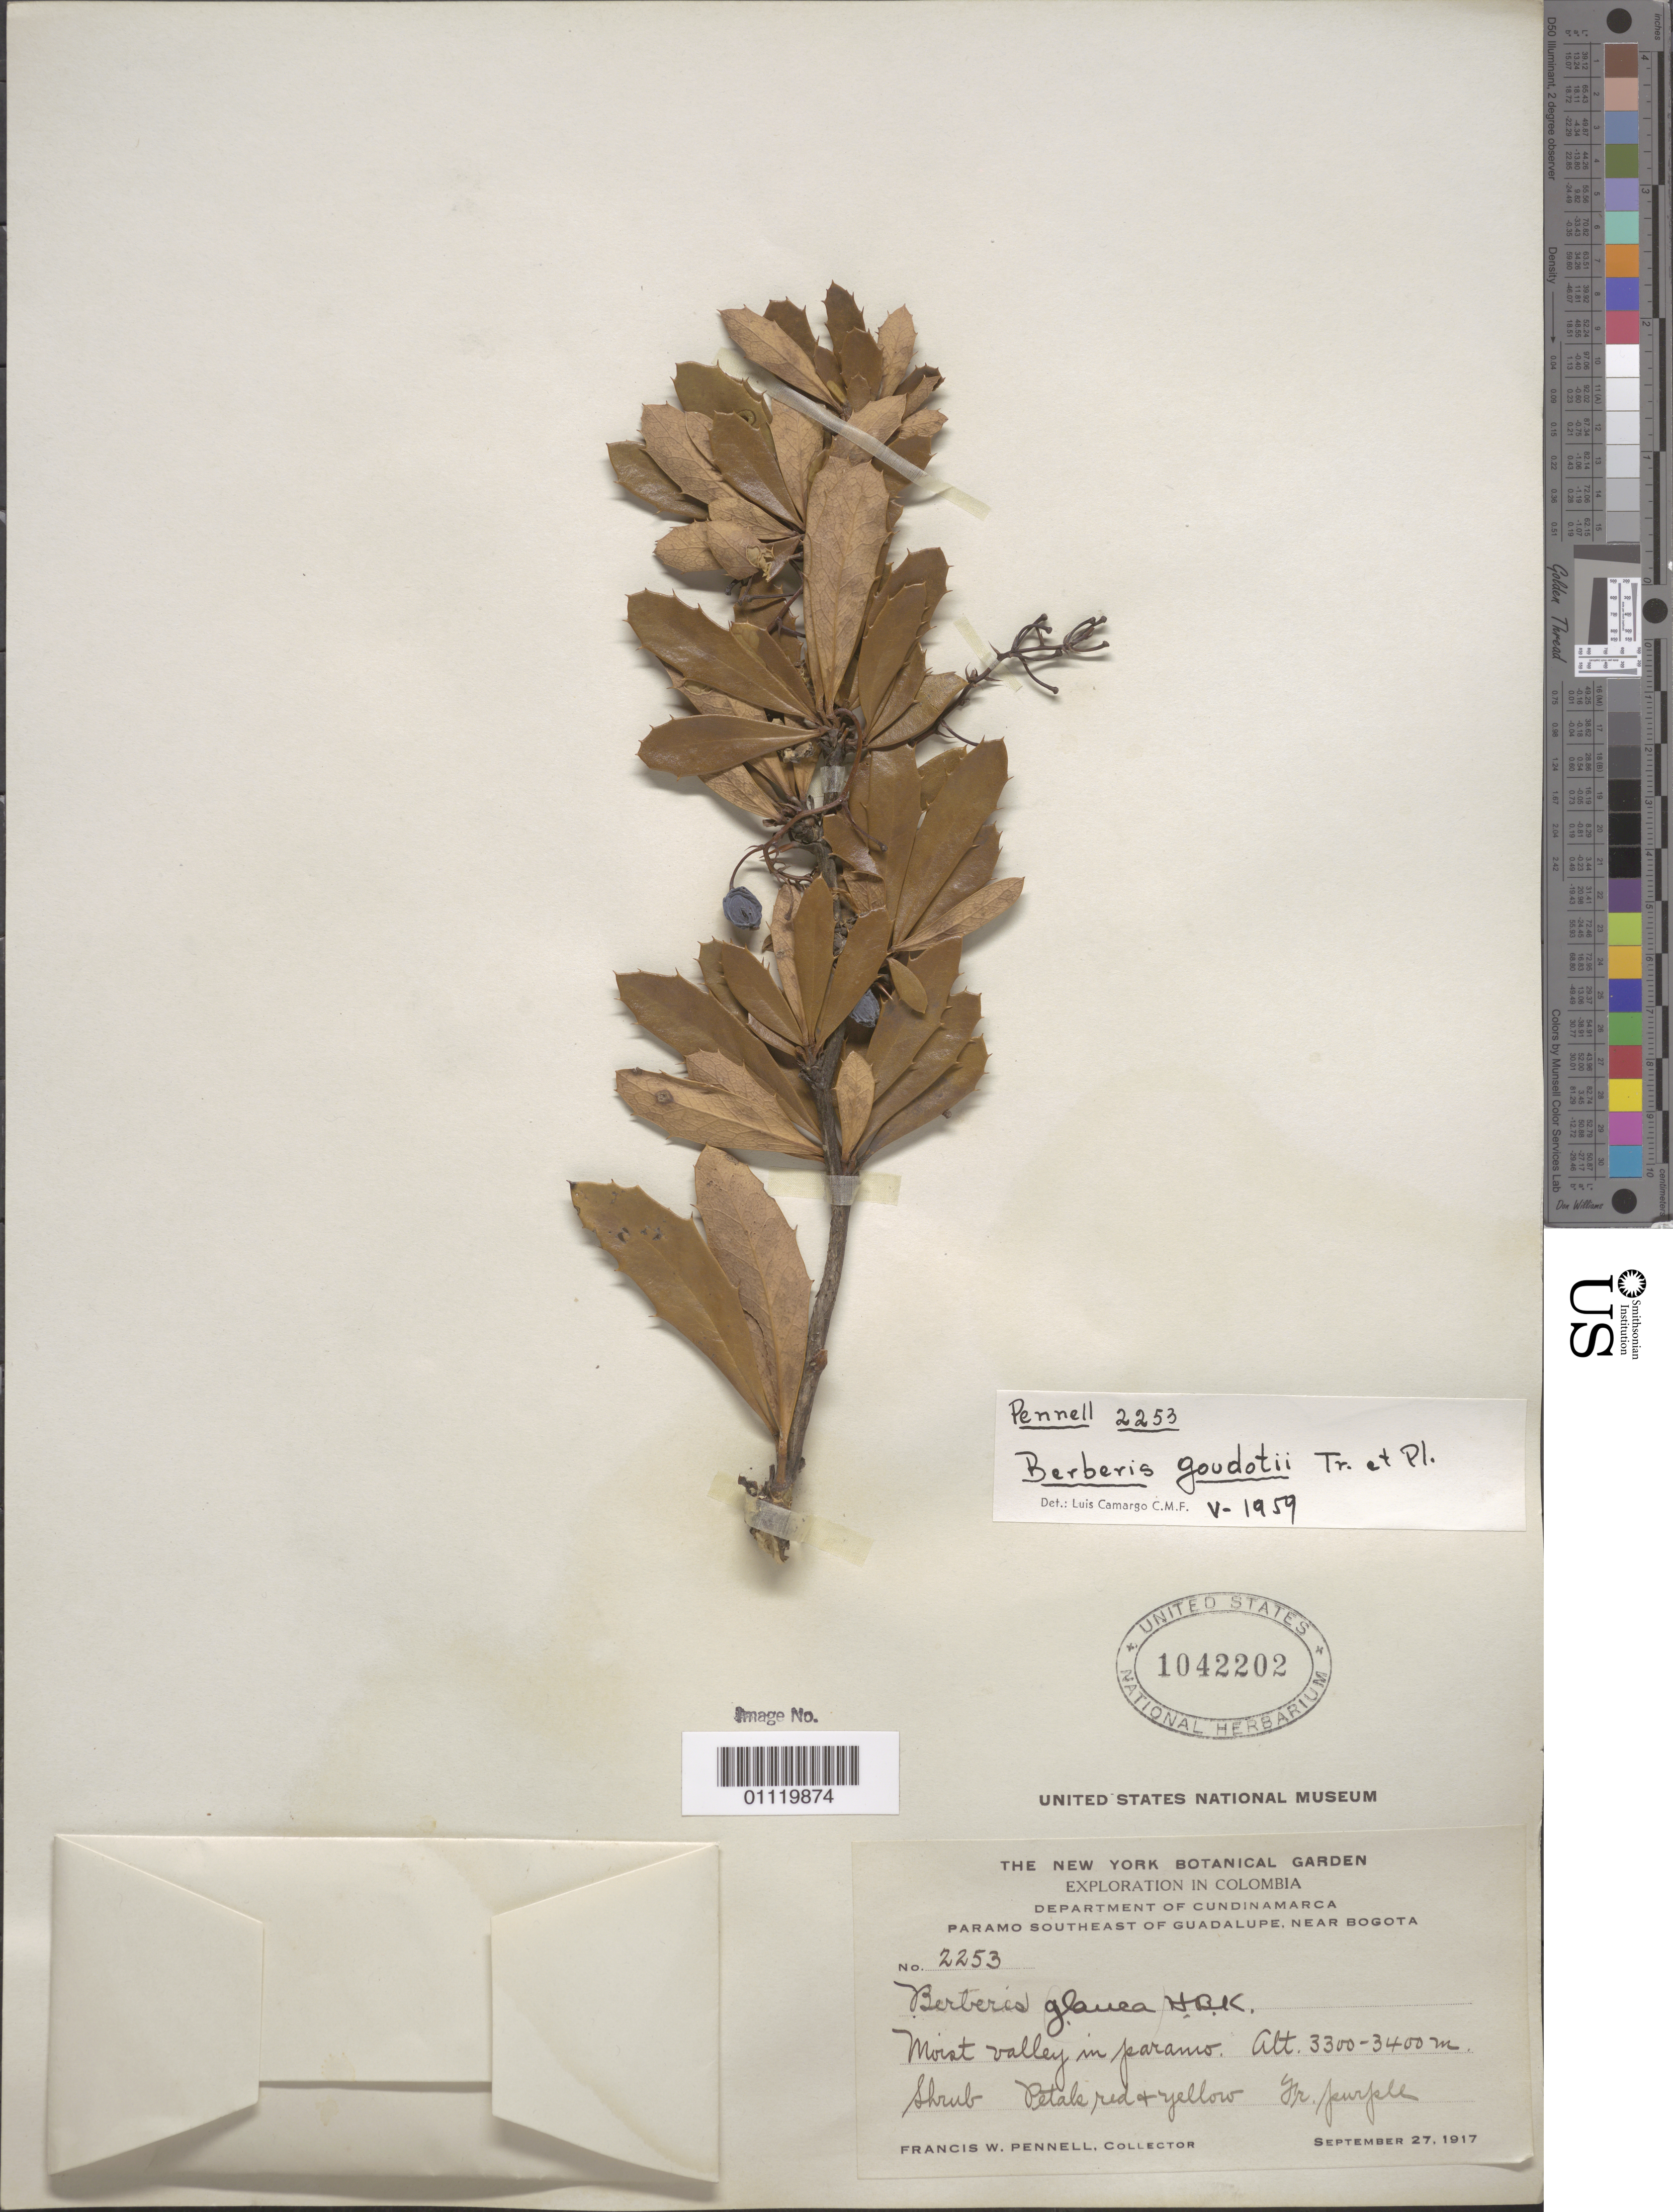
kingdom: Plantae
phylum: Tracheophyta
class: Magnoliopsida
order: Ranunculales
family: Berberidaceae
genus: Berberis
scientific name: Berberis goudotii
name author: Triana & Planch. ex Wedd.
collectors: F. W. Pennell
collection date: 1927-09-27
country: Colombia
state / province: Cundinamarca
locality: Paramo southeast of Guadalupe, near Bogota. Moist valley in paramo.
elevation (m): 3300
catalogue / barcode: US 1042202